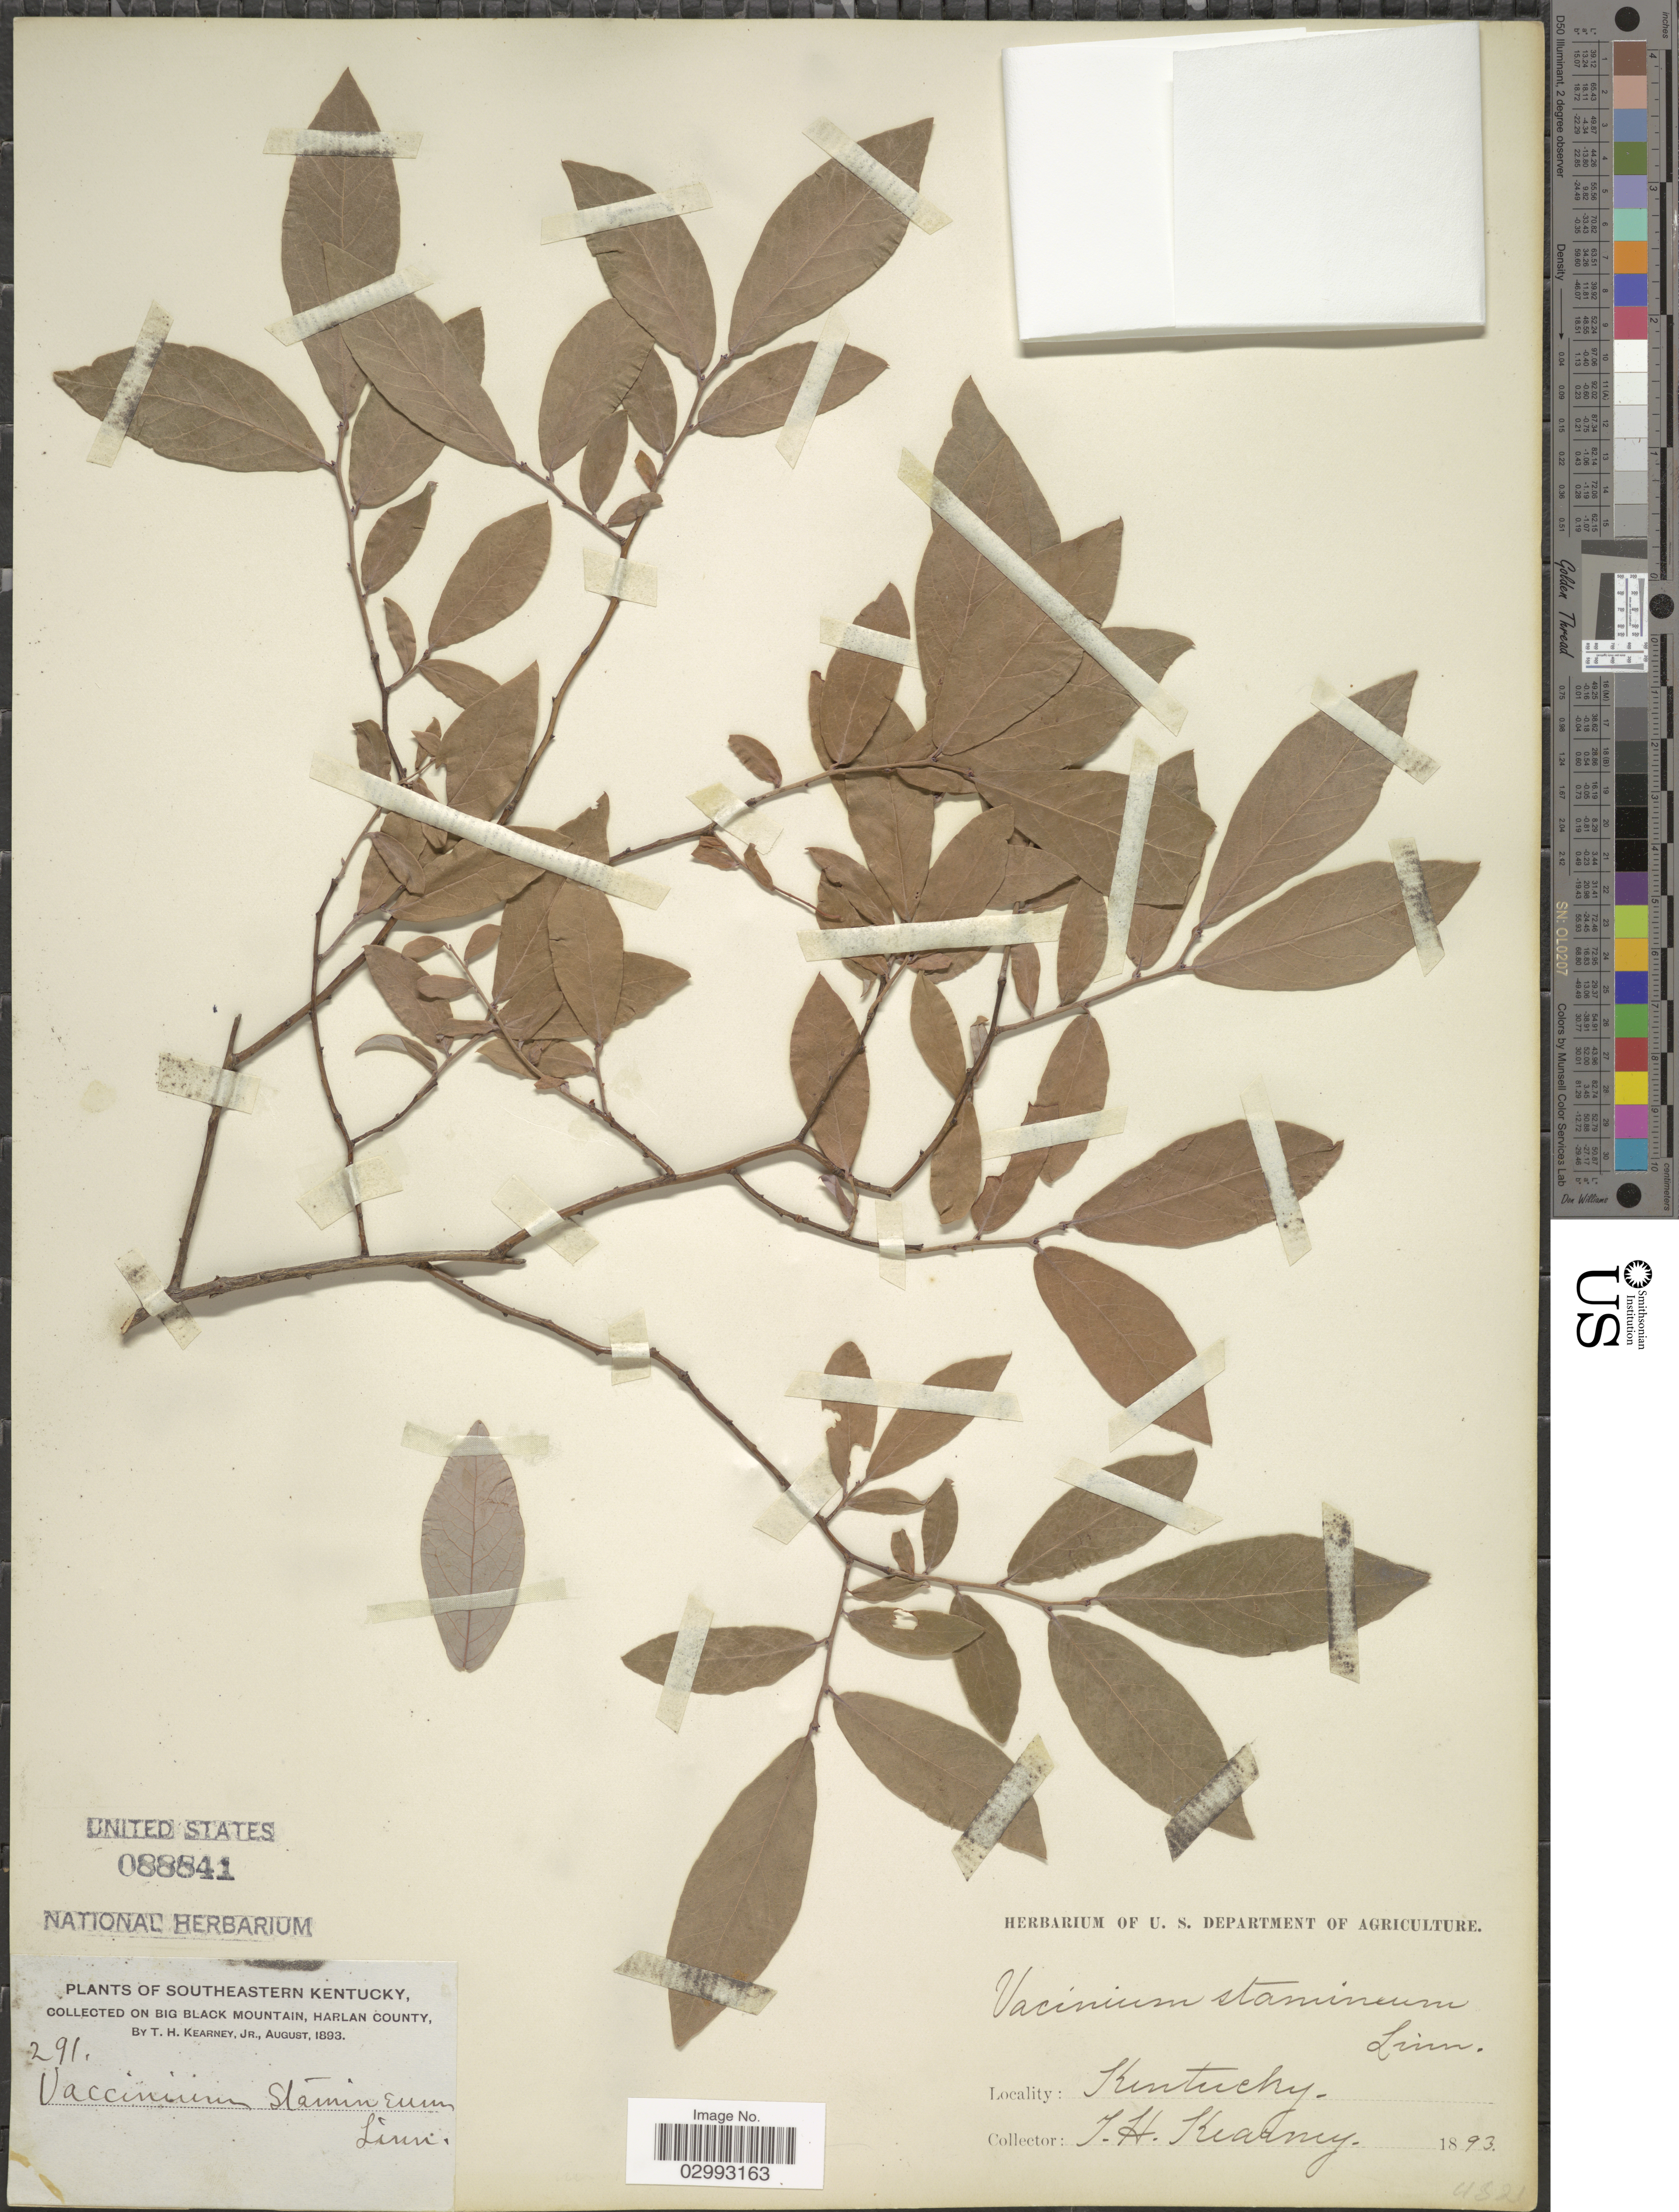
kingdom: Plantae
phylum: Tracheophyta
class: Magnoliopsida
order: Ericales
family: Ericaceae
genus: Polycodium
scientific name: Polycodium melanocarpum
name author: (C. Mohr) Small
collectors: T. H. Kearney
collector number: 291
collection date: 1893-08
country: United States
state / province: Kentucky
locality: Southeastern Kentucky. On Big Black Mountain, Harlan County.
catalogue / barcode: US 88841